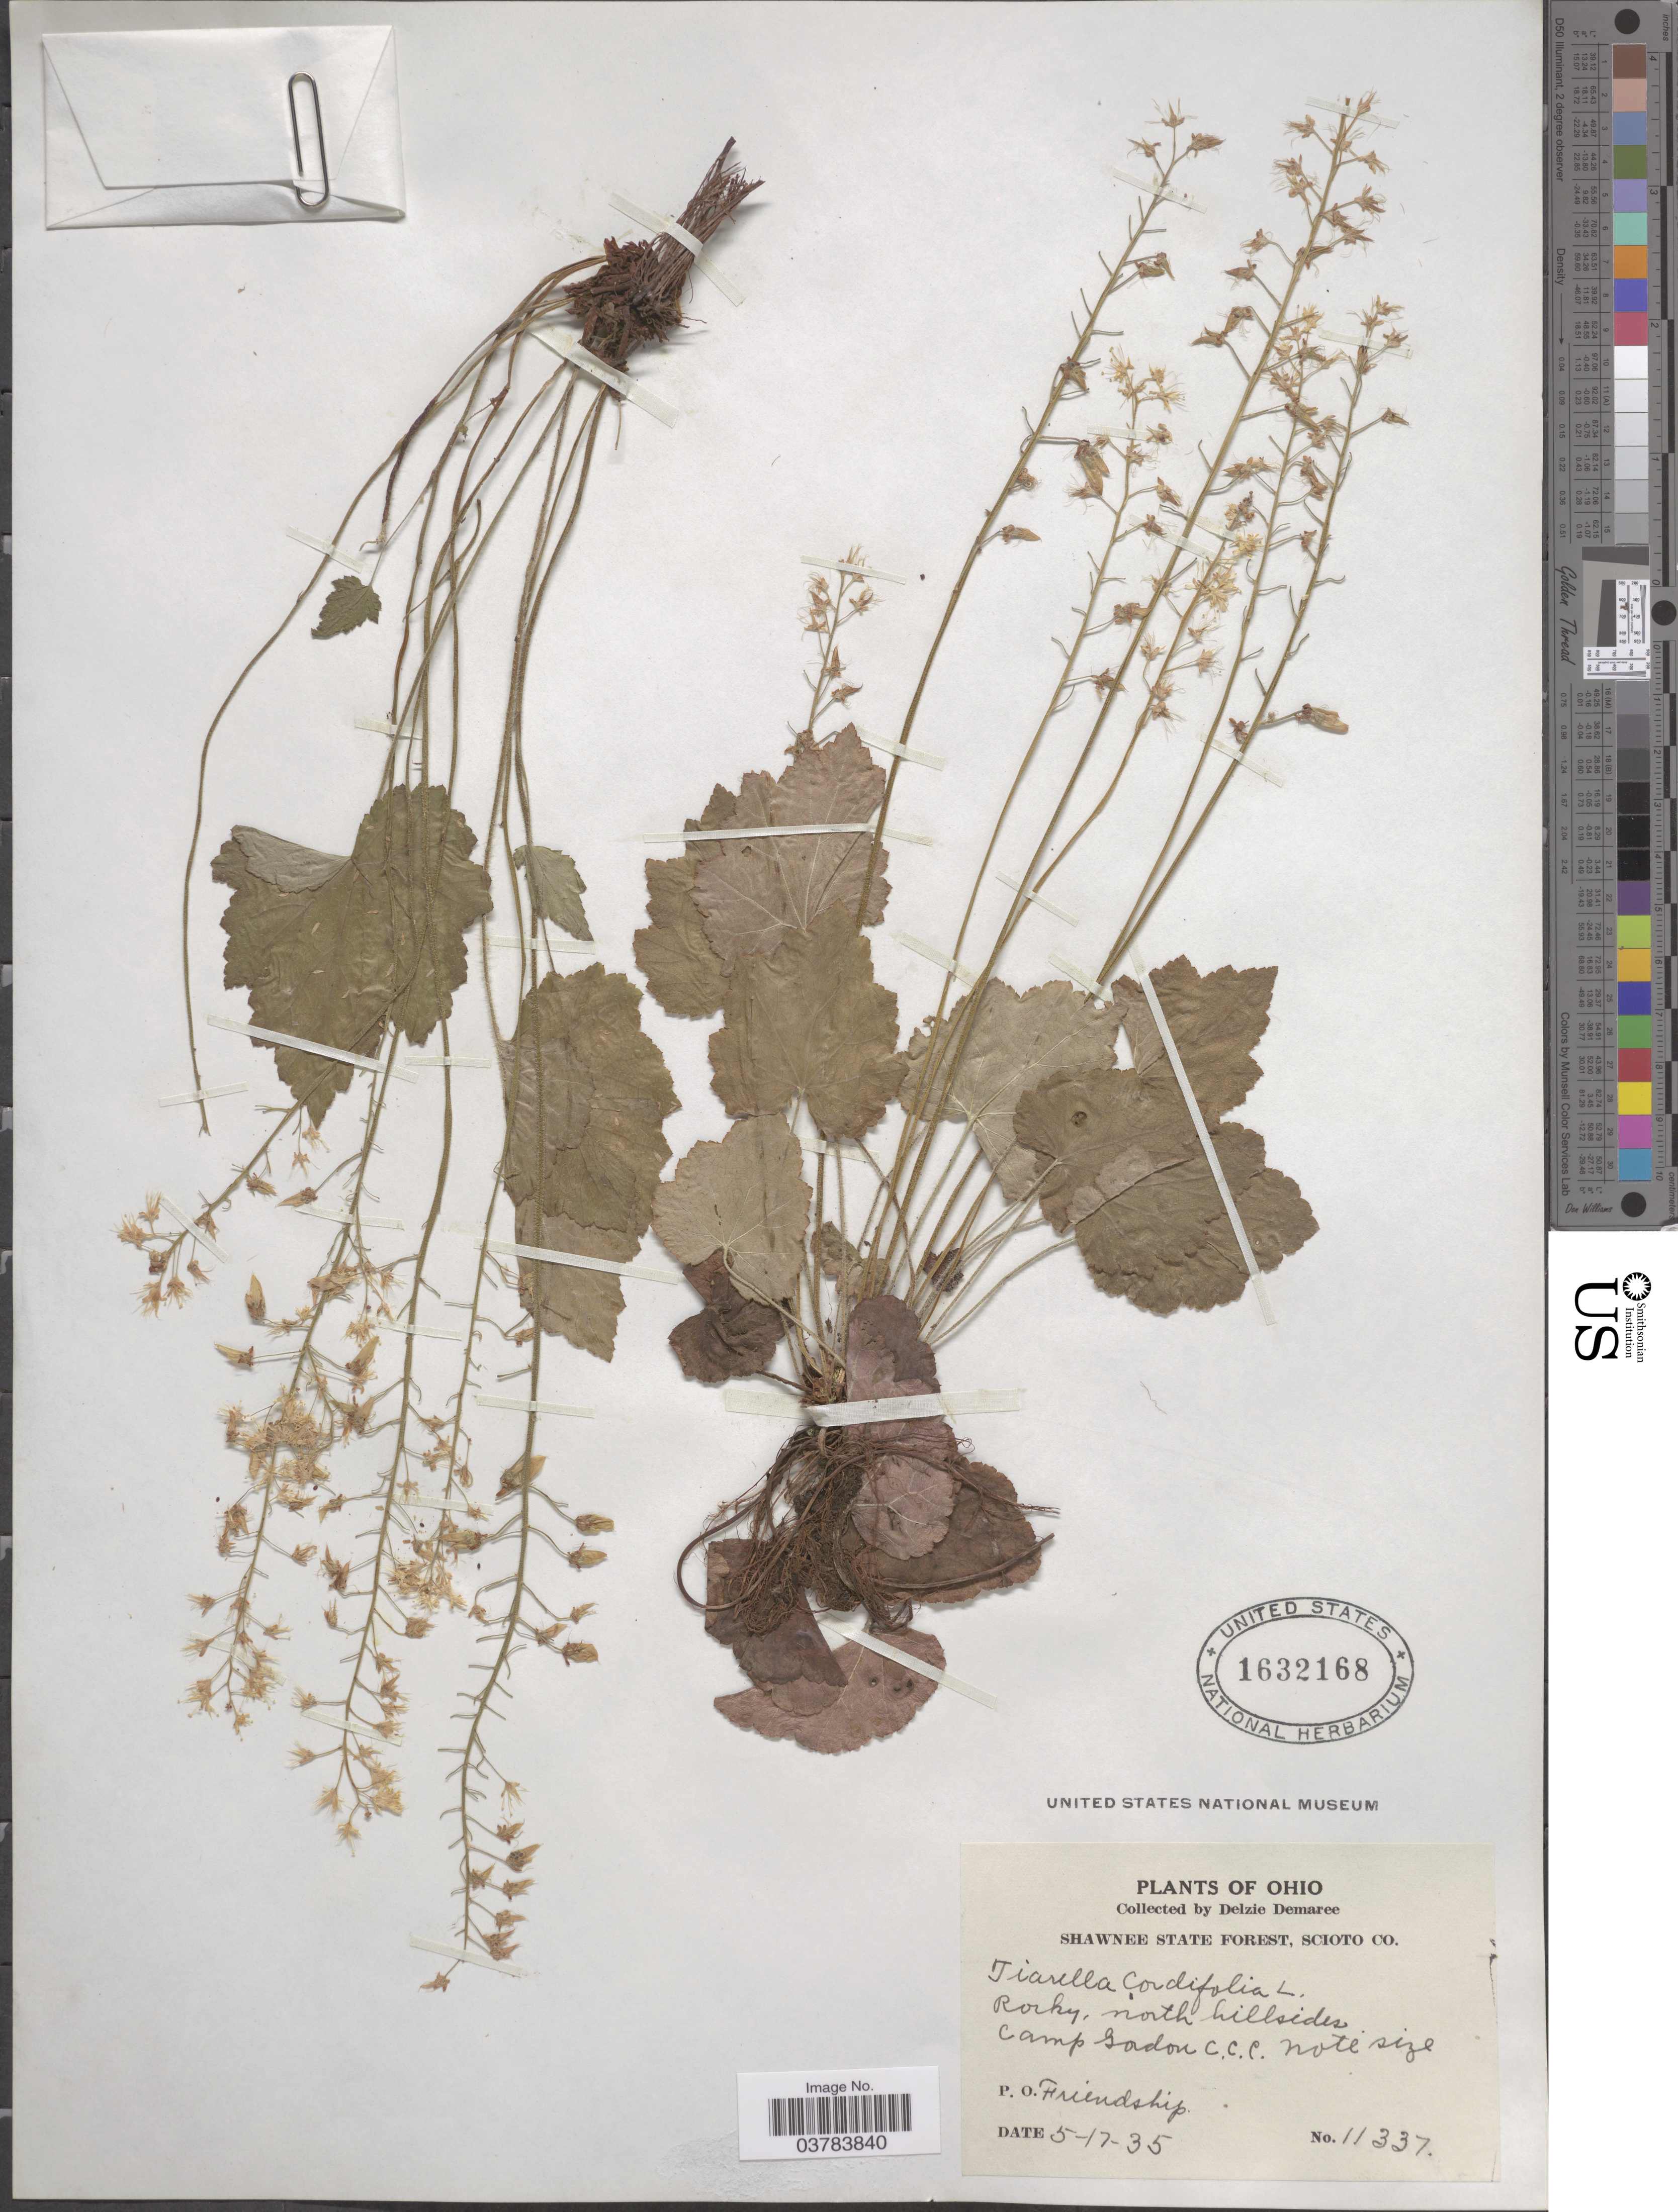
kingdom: Plantae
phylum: Tracheophyta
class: Magnoliopsida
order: Saxifragales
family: Saxifragaceae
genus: Tiarella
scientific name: Tiarella cordifolia var. typica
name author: Lakela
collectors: D. Demaree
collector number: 11337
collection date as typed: Transcribed d/m/y: 17/5/35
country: United States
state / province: Ohio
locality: Shawnee State Forest, Scioto Co. Rocky, north hillsides. Camp Gordon C.C.C. P.O. Friendship.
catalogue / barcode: US 1632168